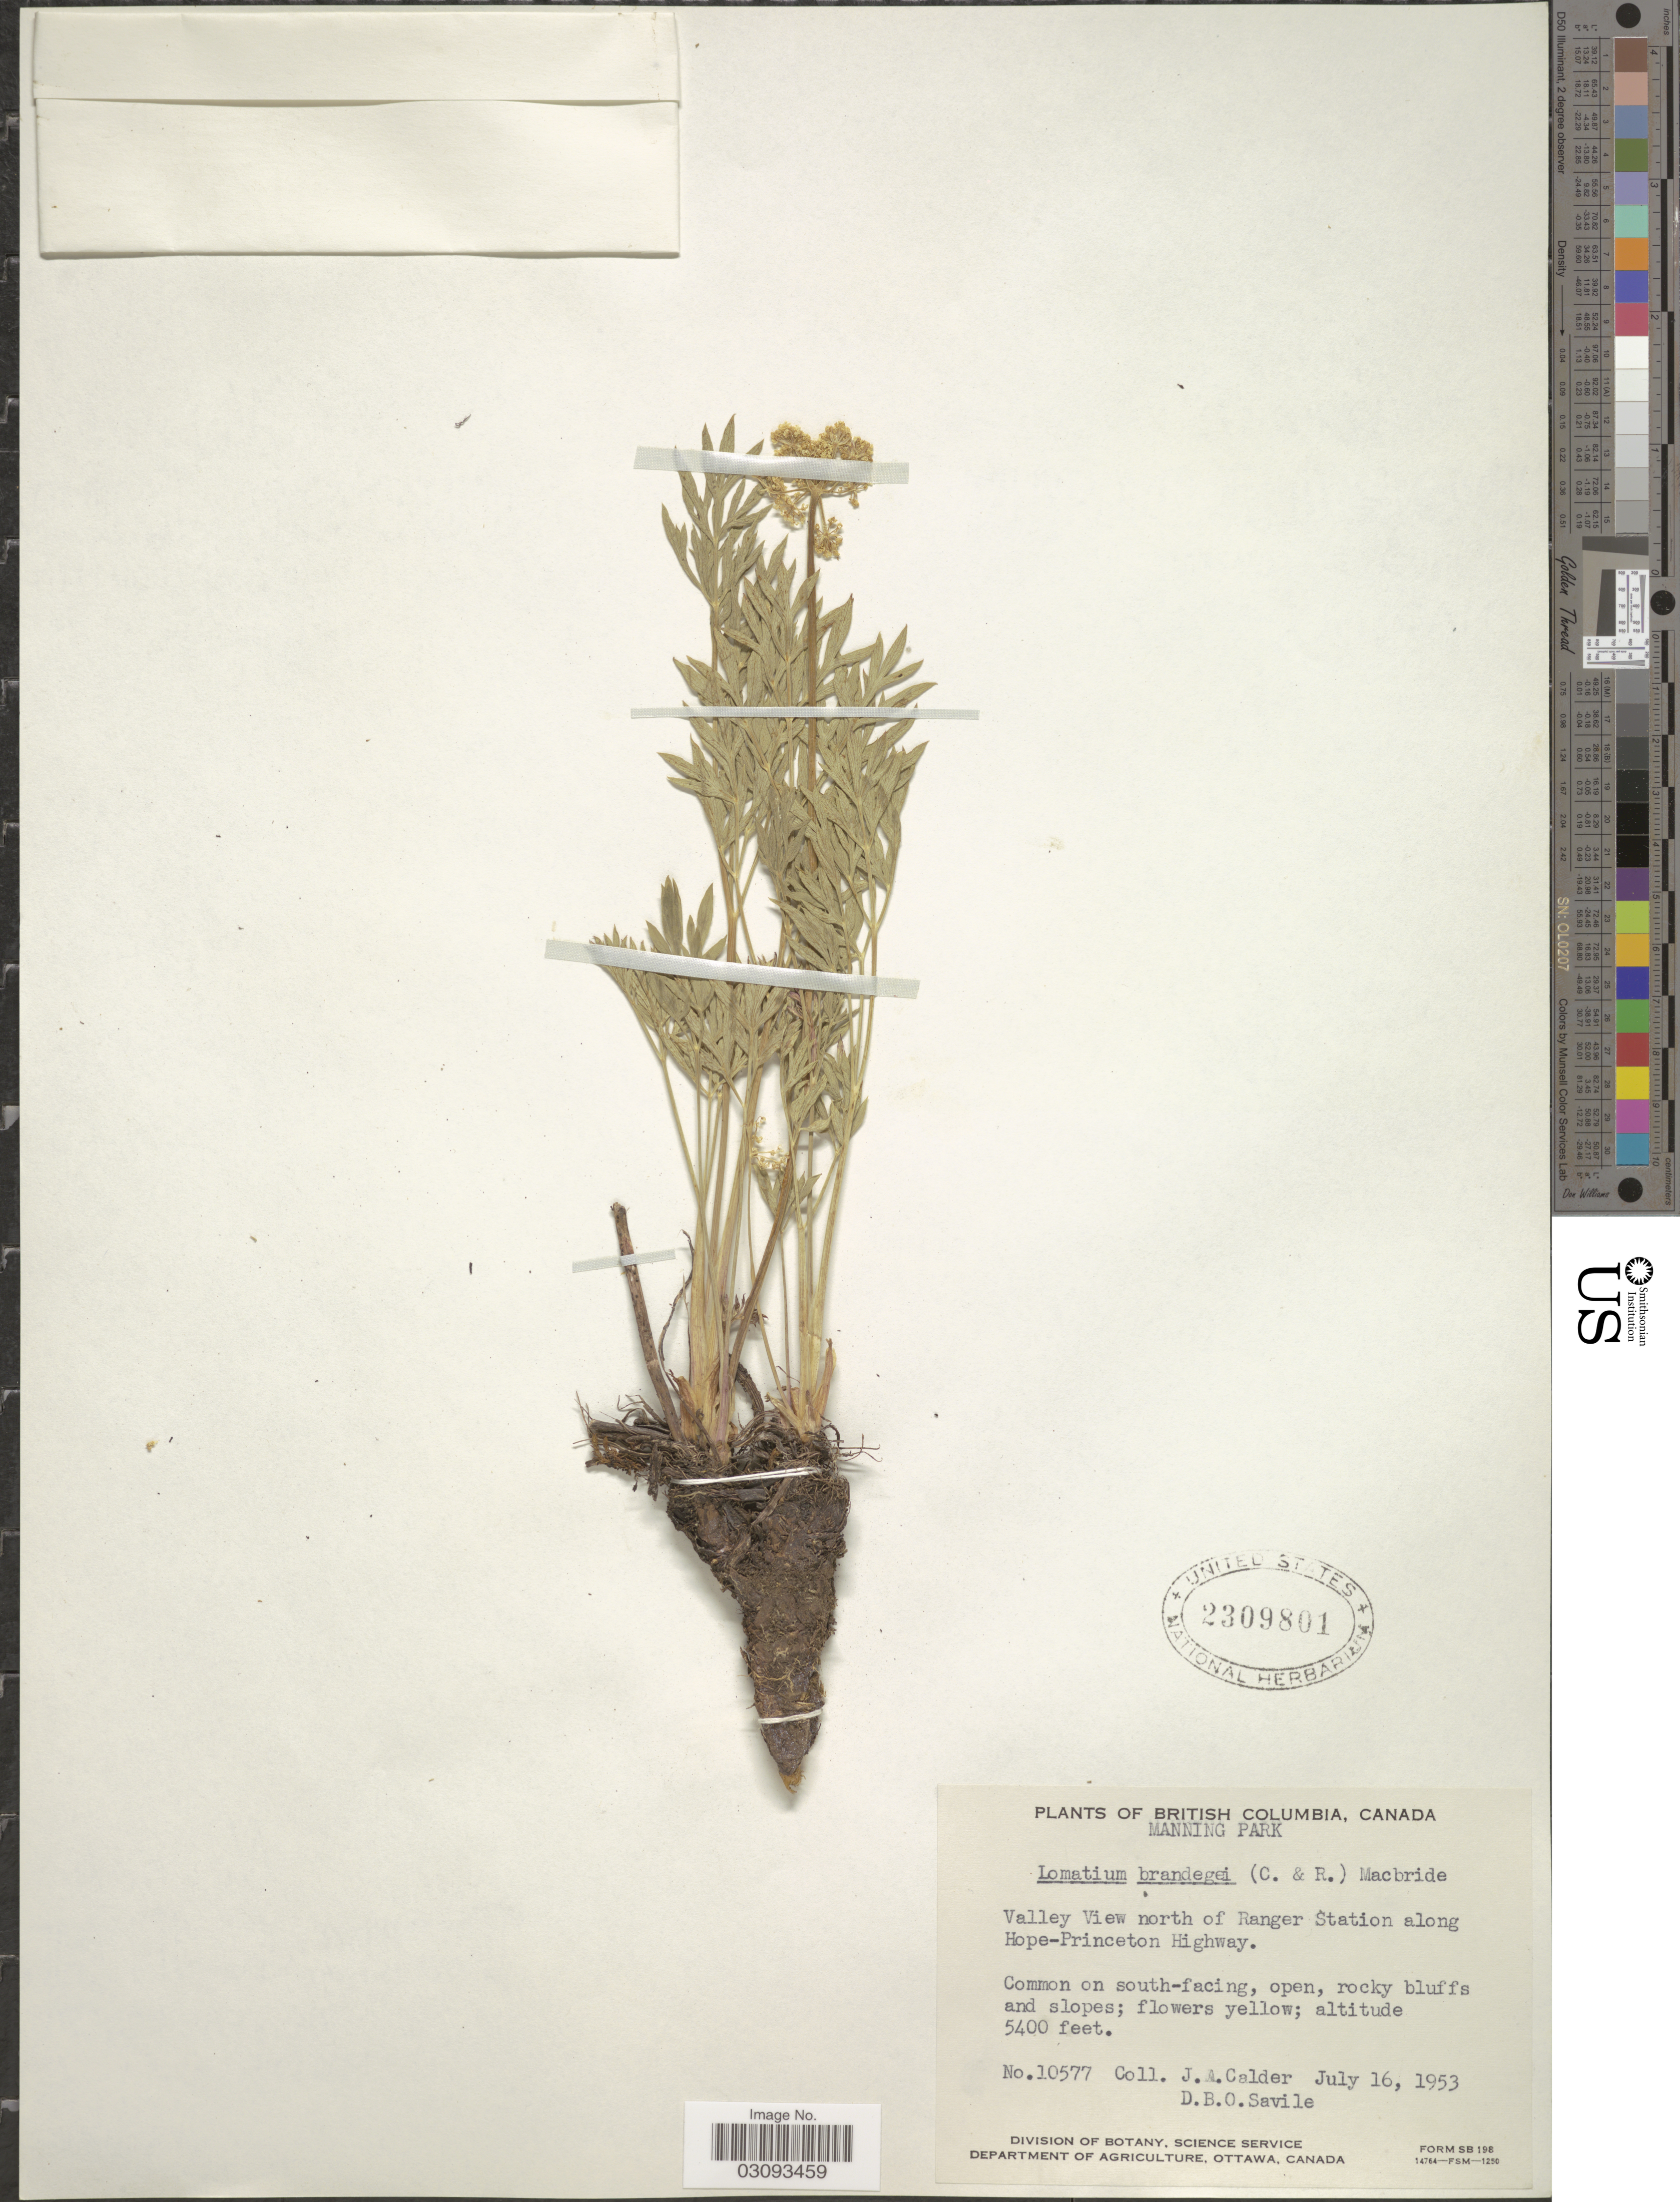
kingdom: Plantae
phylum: Tracheophyta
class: Magnoliopsida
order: Apiales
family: Apiaceae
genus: Lomatium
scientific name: Lomatium brandegeei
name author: (J.M. Coult. & Rose) J.F. Macbr.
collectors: J. A. Calder & D. Savile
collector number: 10577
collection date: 1953-07-16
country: Canada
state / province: British Columbia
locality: Manning Park. Valley View north of Ranger Station along Hope-Princeton Highway.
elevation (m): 1646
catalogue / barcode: US 2309801